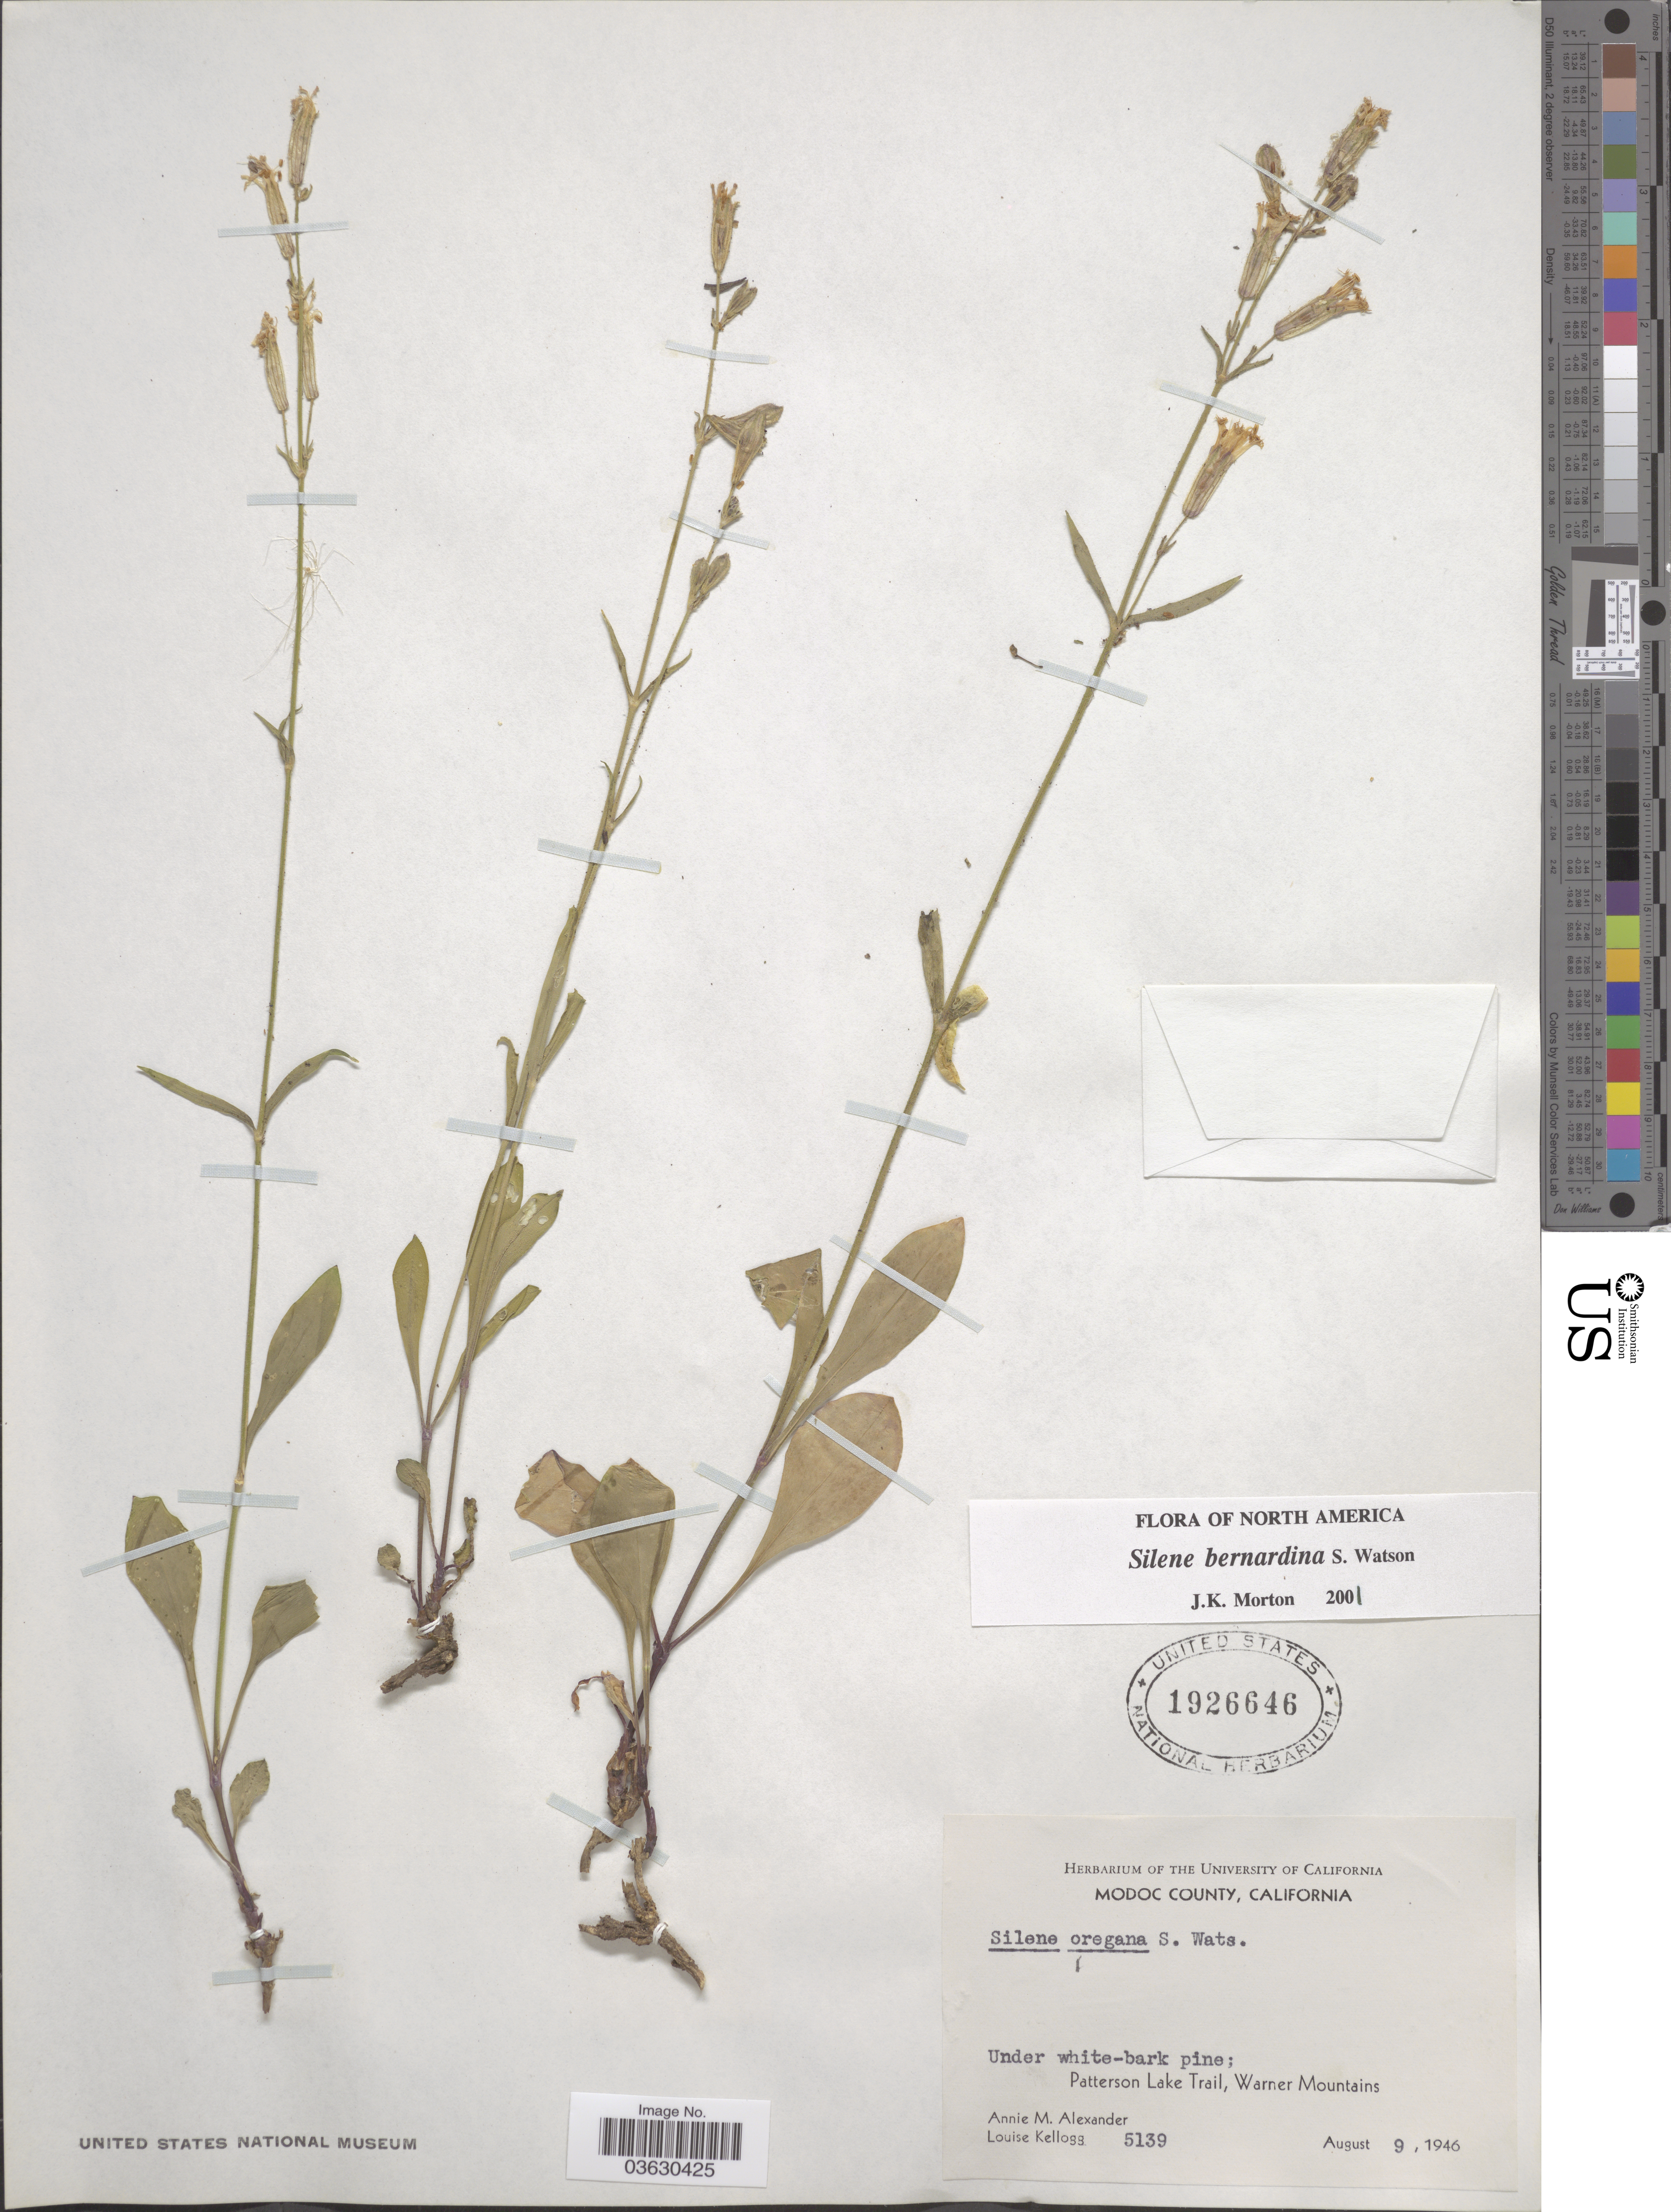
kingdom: Plantae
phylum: Tracheophyta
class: Magnoliopsida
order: Caryophyllales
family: Caryophyllaceae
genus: Silene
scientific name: Silene bernardina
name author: S. Watson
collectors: A. M. Alexander & L. Kellogg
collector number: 5139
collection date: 1946-08-09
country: United States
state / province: California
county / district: Modoc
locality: Modoc County. Patterson Lake Trail, Warner Mountains.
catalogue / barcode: US 1926646